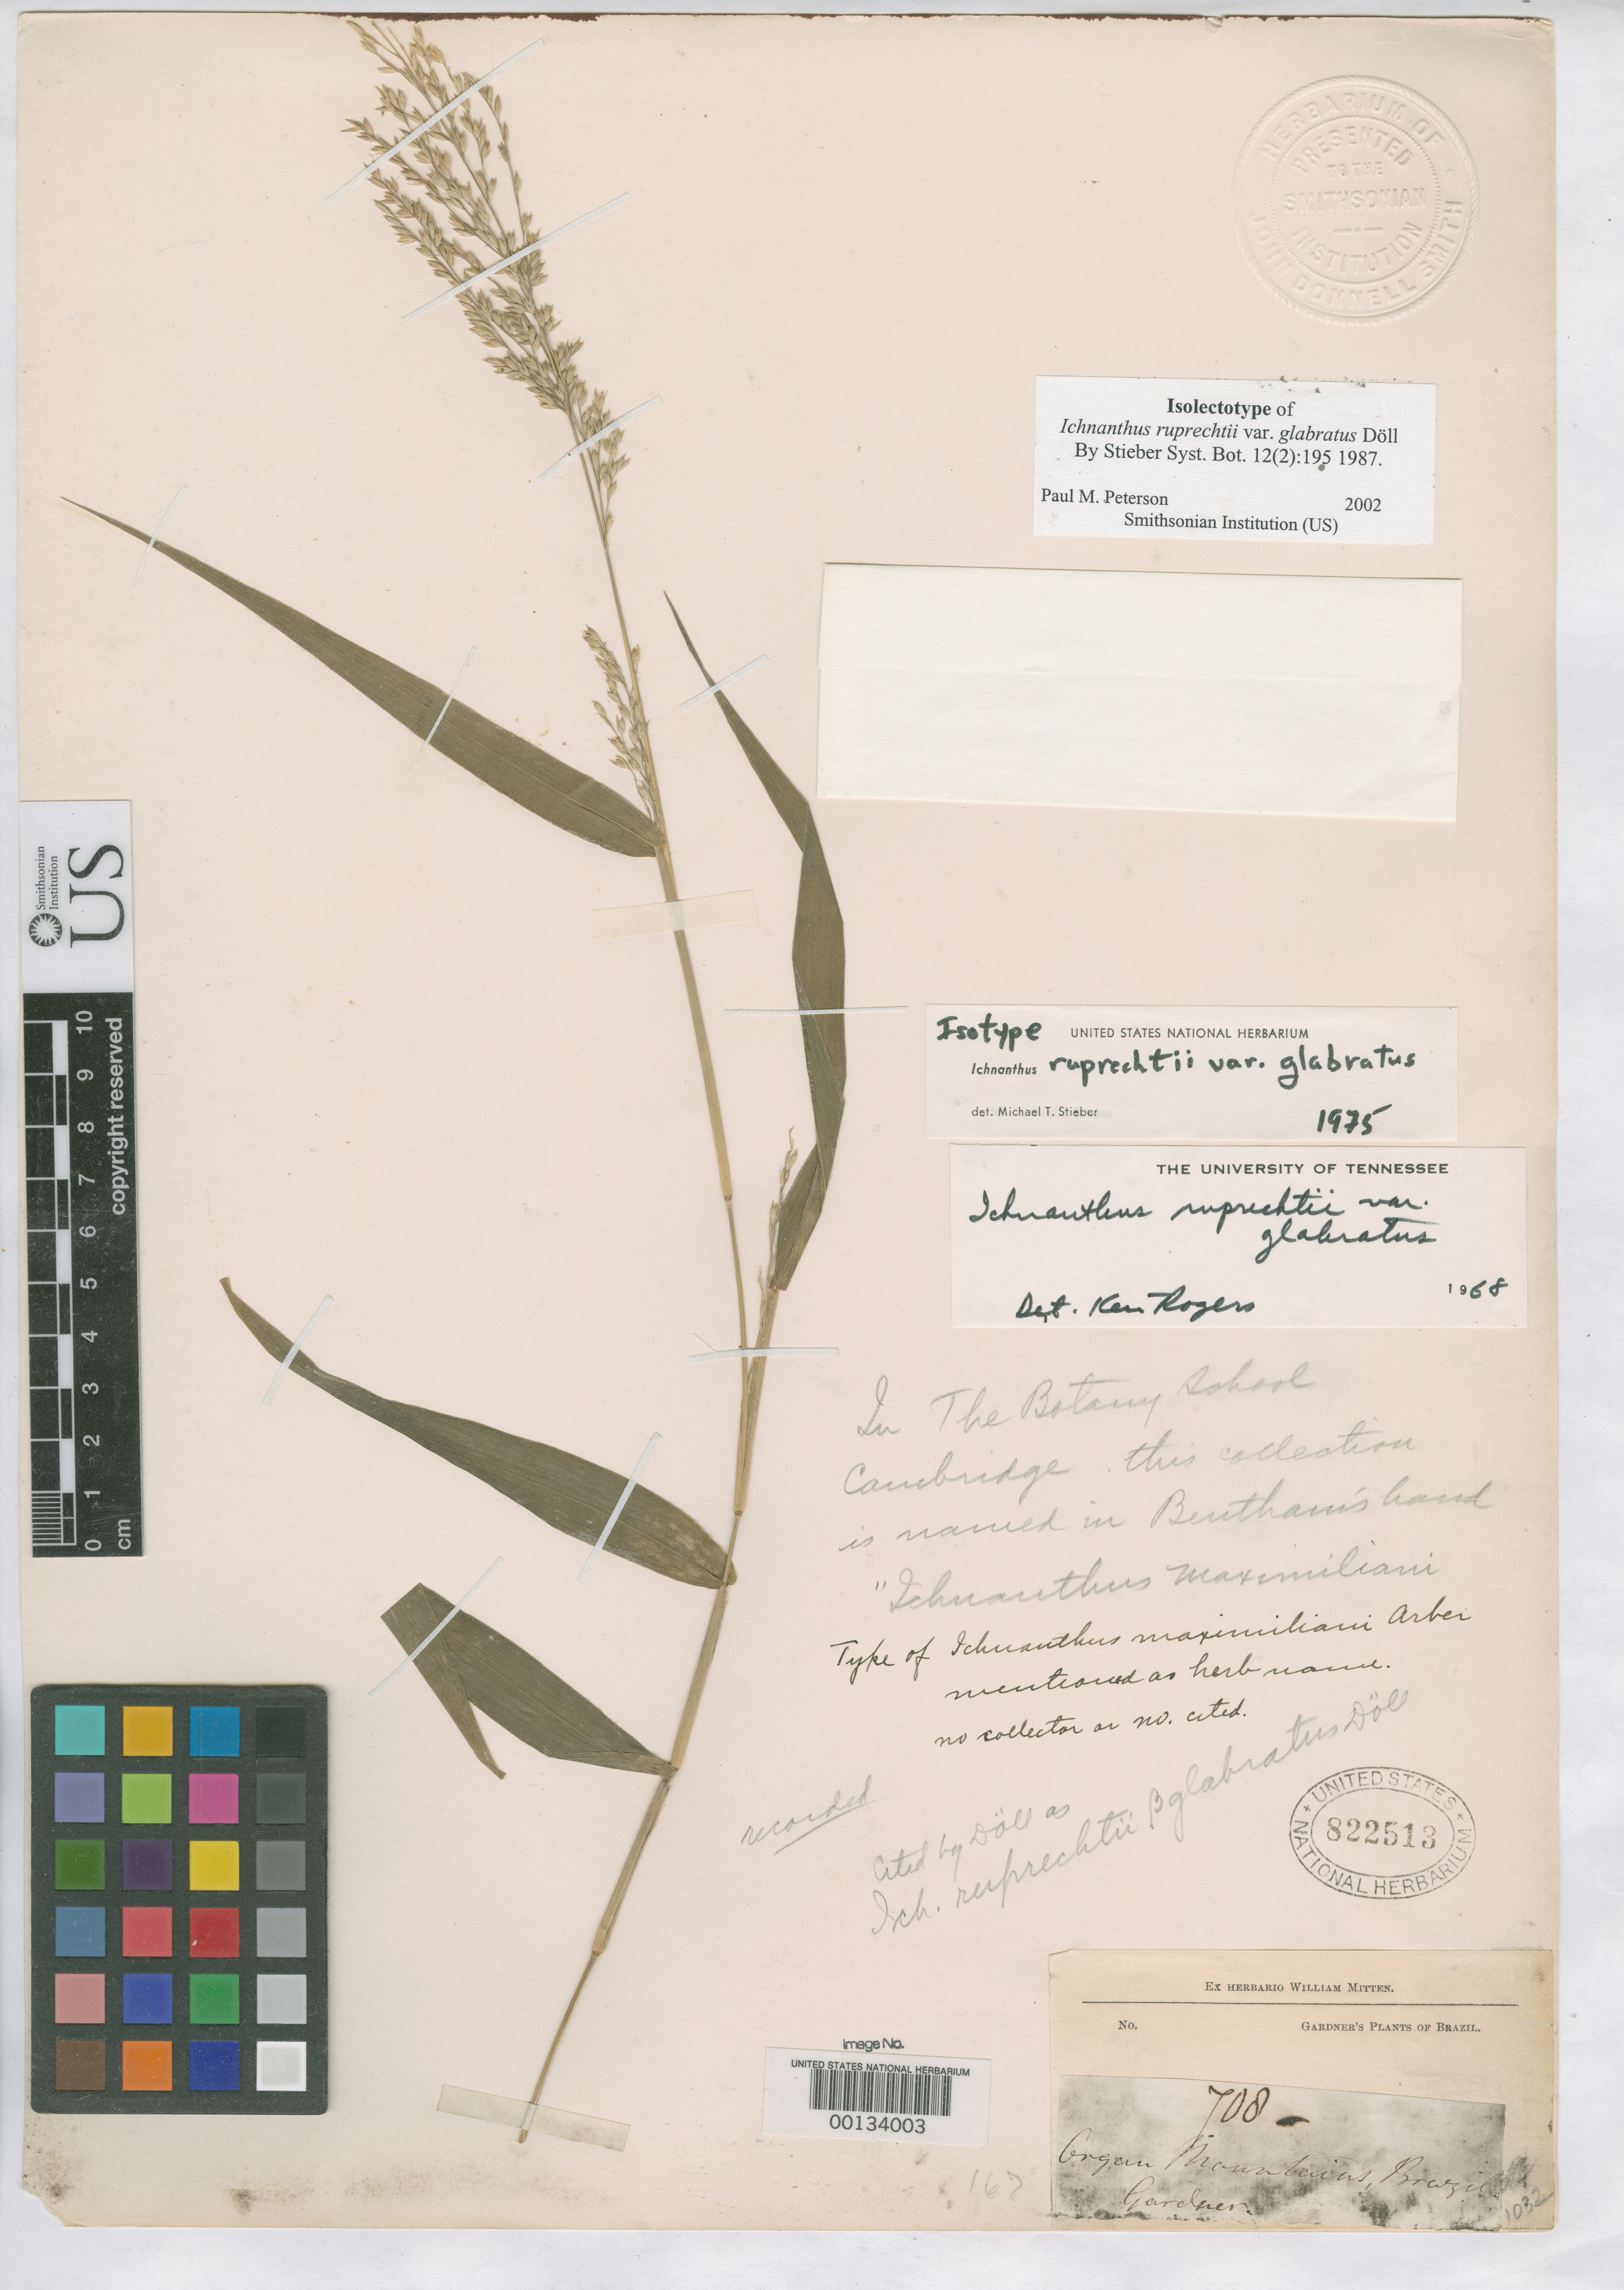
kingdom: Plantae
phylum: Tracheophyta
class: Liliopsida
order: Poales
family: Poaceae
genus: Ichnanthus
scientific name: Ichnanthus ruprechtii var. glabratus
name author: Döll in Mart.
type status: Isolectotype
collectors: G. Gardner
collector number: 700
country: Brazil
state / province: Rio de Janeiro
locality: Organ Mts.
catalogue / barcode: US 822513